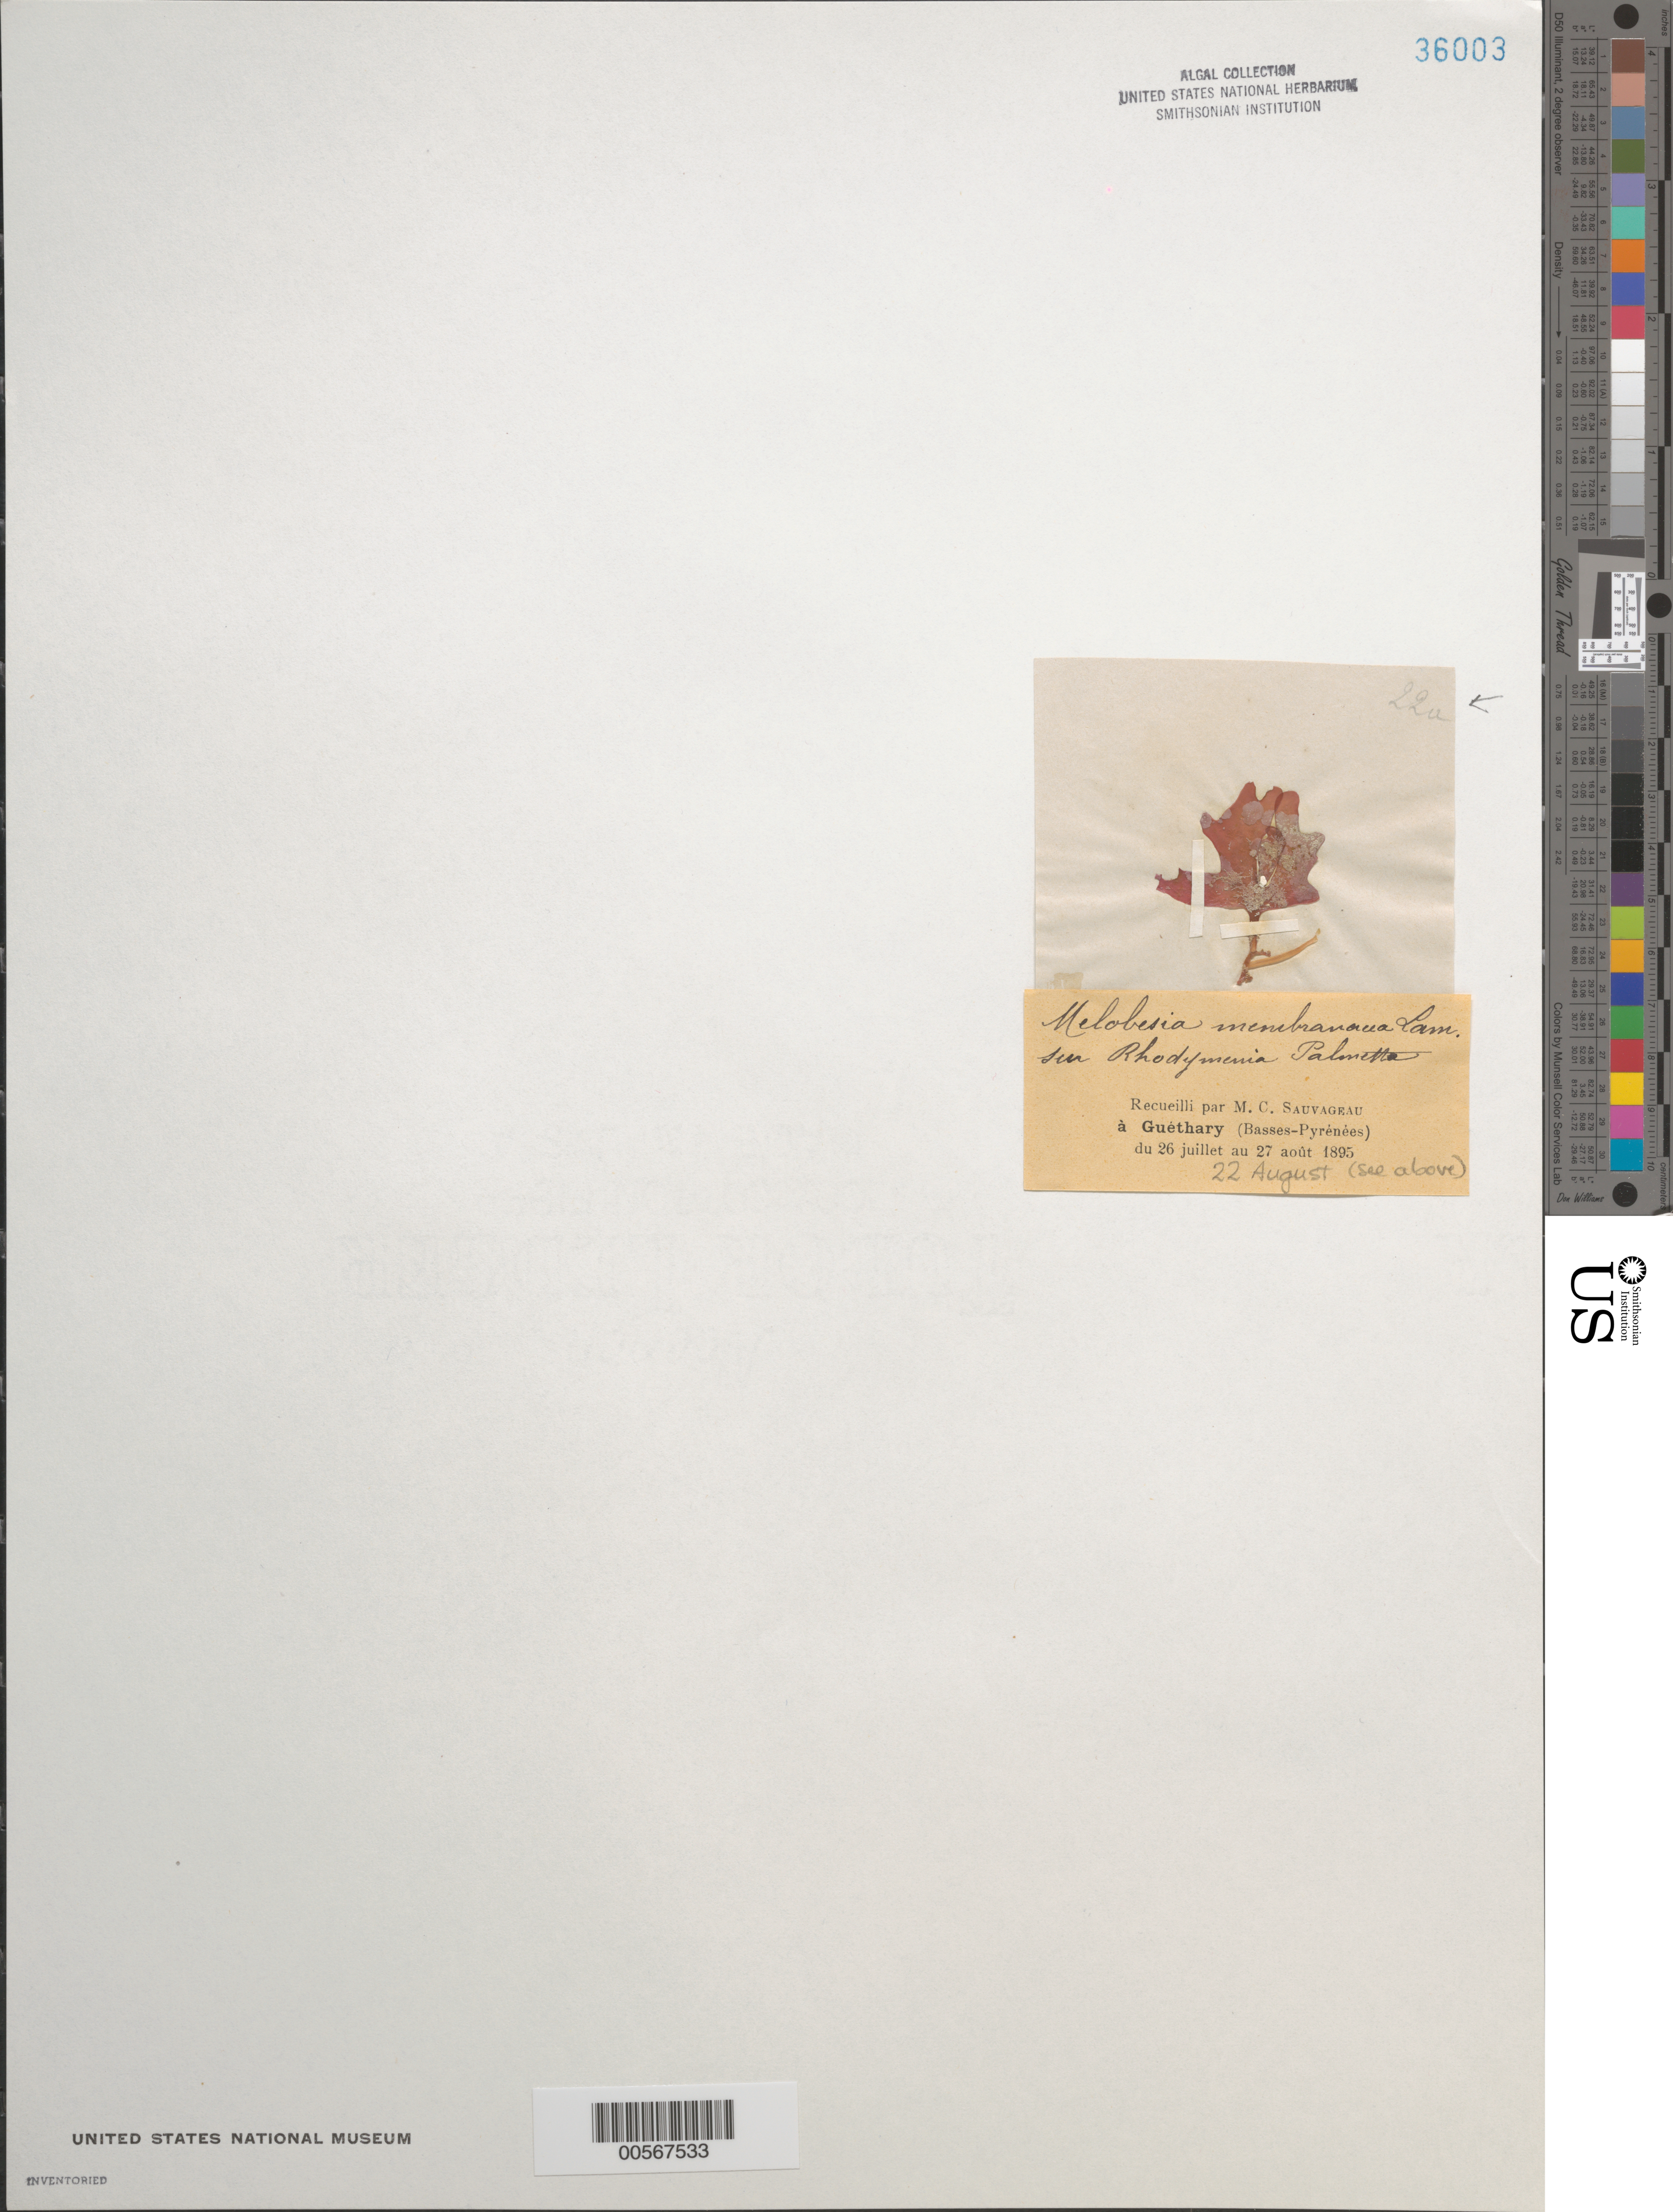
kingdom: Plantae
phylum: Rhodophyta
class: Florideophyceae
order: Corallinales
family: Hapalidiaceae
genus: Melobesia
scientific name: Melobesia membranacea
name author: (Esper) J.V.Lamouroux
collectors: C. F. Sauvageau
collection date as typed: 22 Aug 1895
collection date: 1895-08-22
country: France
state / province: Nouvelle-Aquitaine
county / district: Pyrénées-Atlantiques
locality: Guethary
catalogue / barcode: US 36003